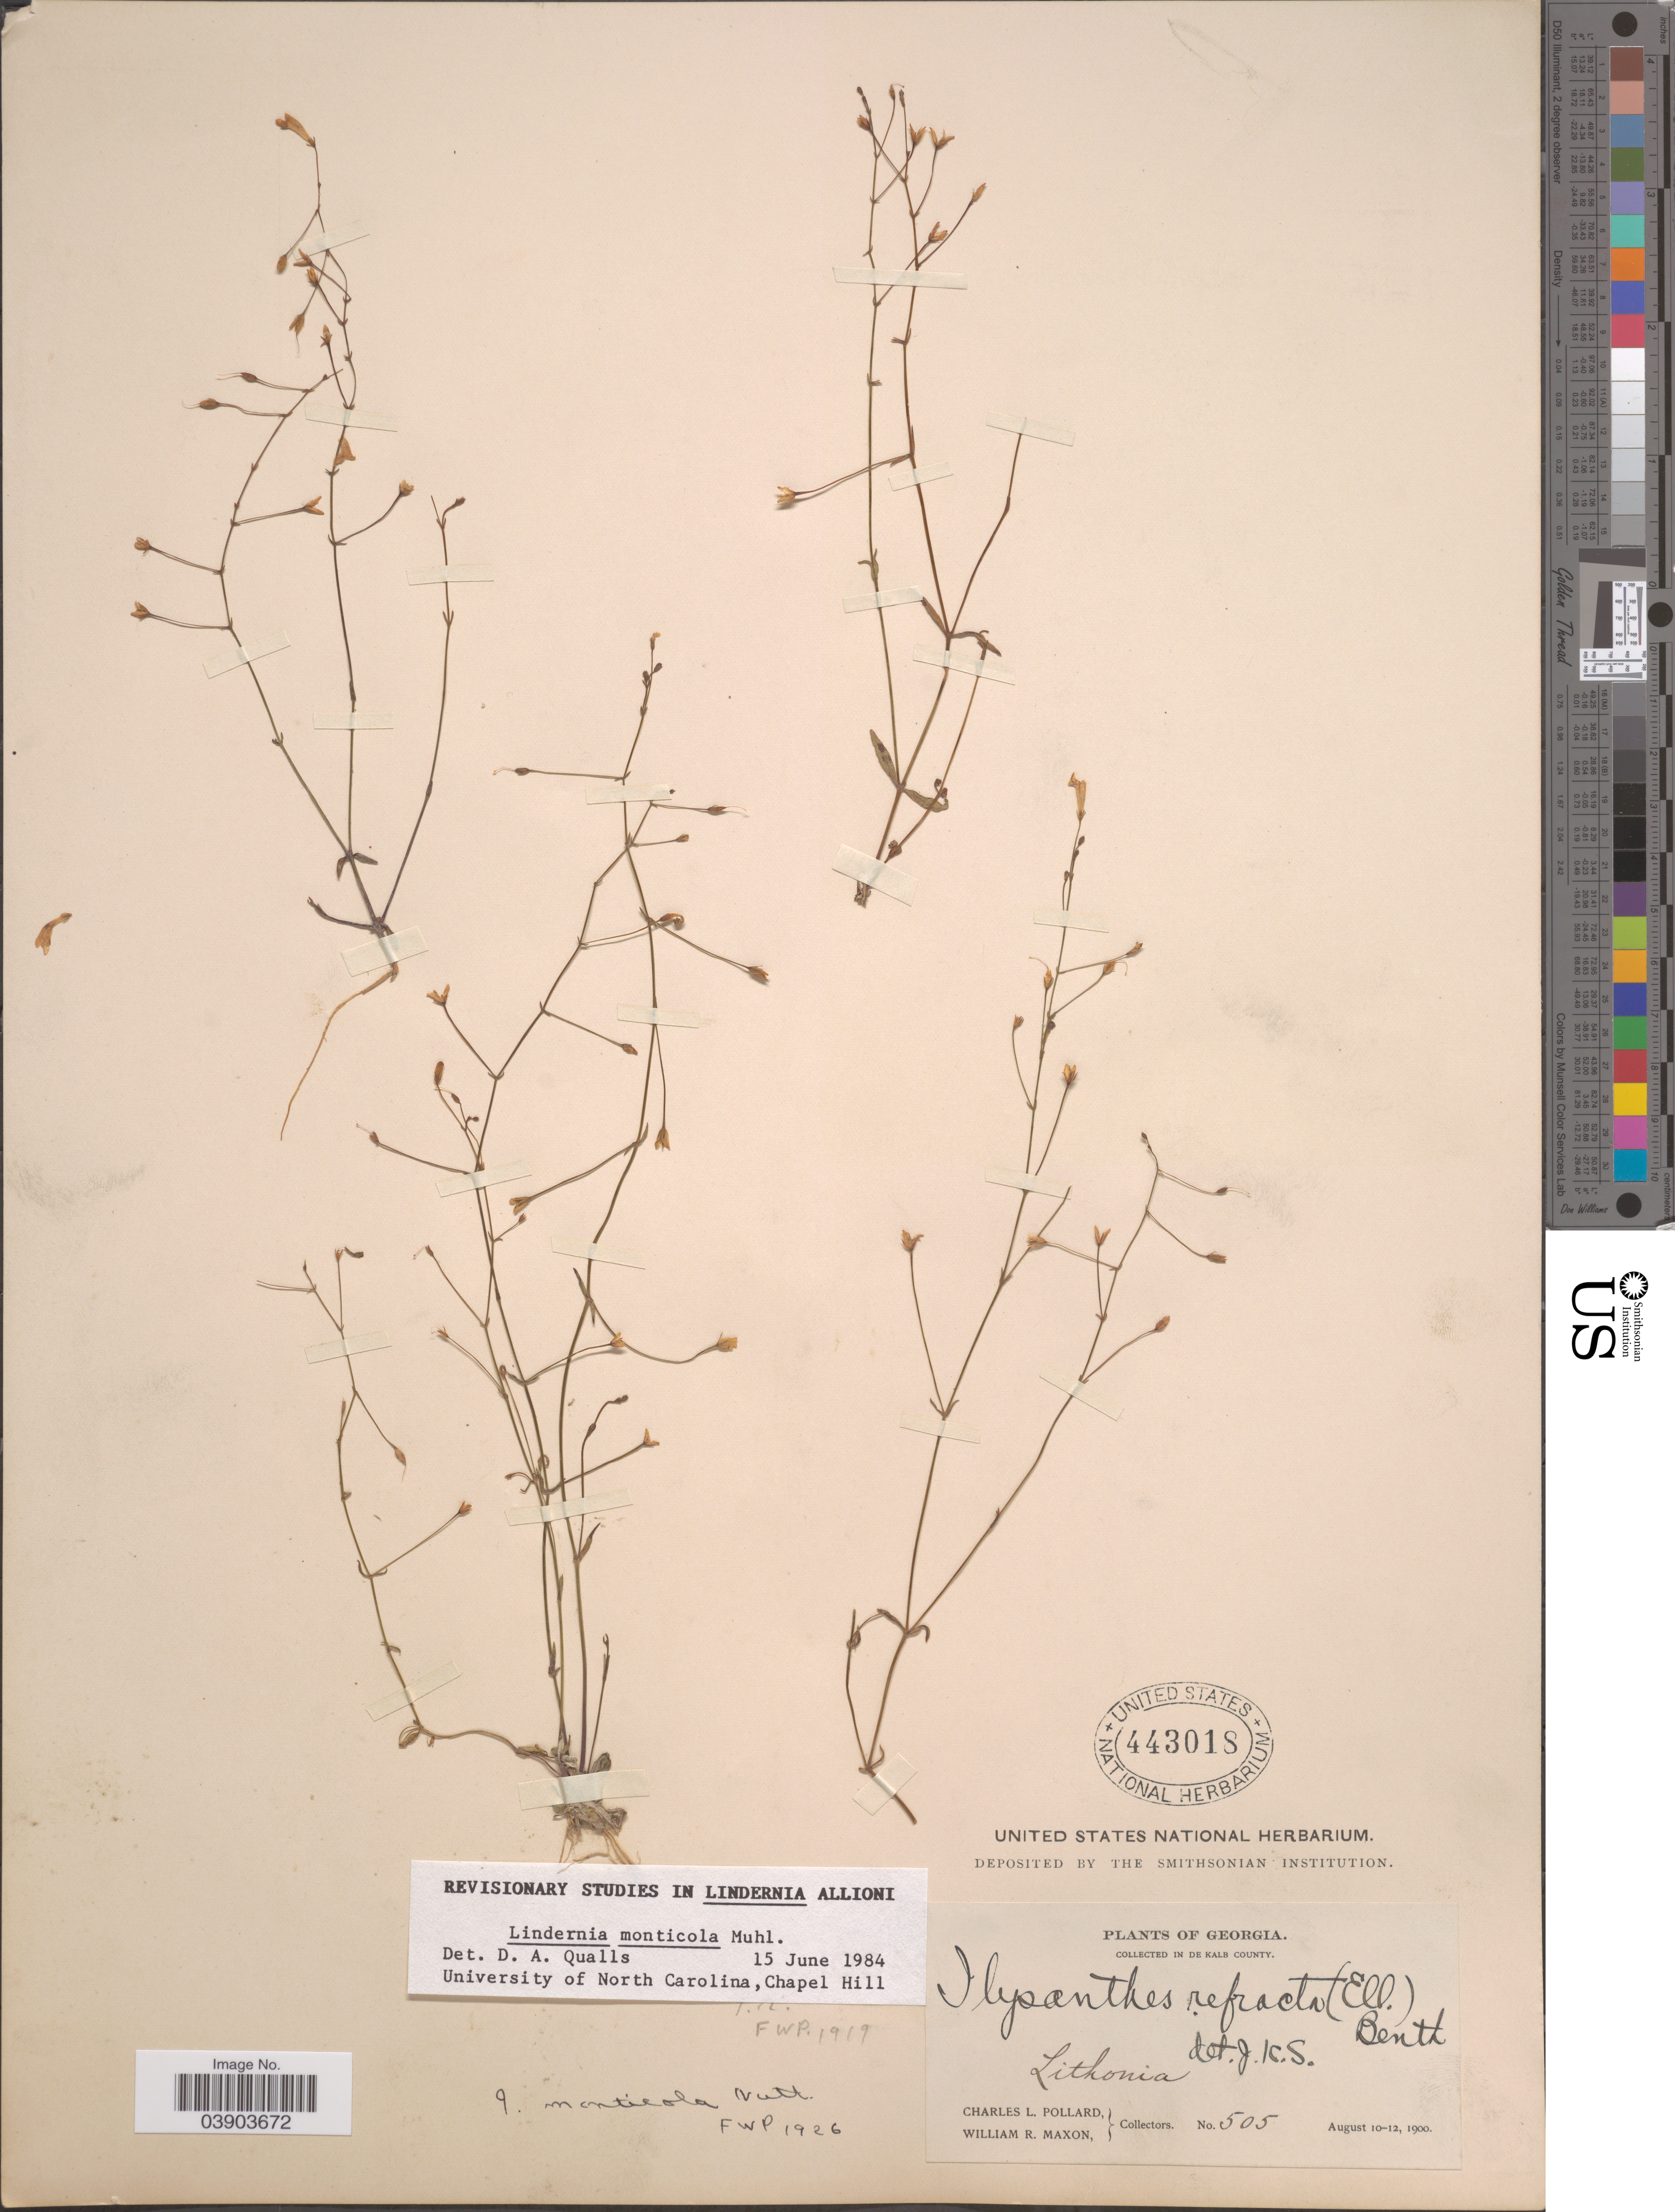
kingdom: Plantae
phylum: Tracheophyta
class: Magnoliopsida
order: Lamiales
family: Linderniaceae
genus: Lindernia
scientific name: Lindernia monticola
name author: Nutt.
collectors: C. L. Pollard & W. R. Maxon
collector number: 505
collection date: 1900-08-10/1900-08-12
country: United States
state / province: Georgia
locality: De Kalb County. Lithonia.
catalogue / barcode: US 443018